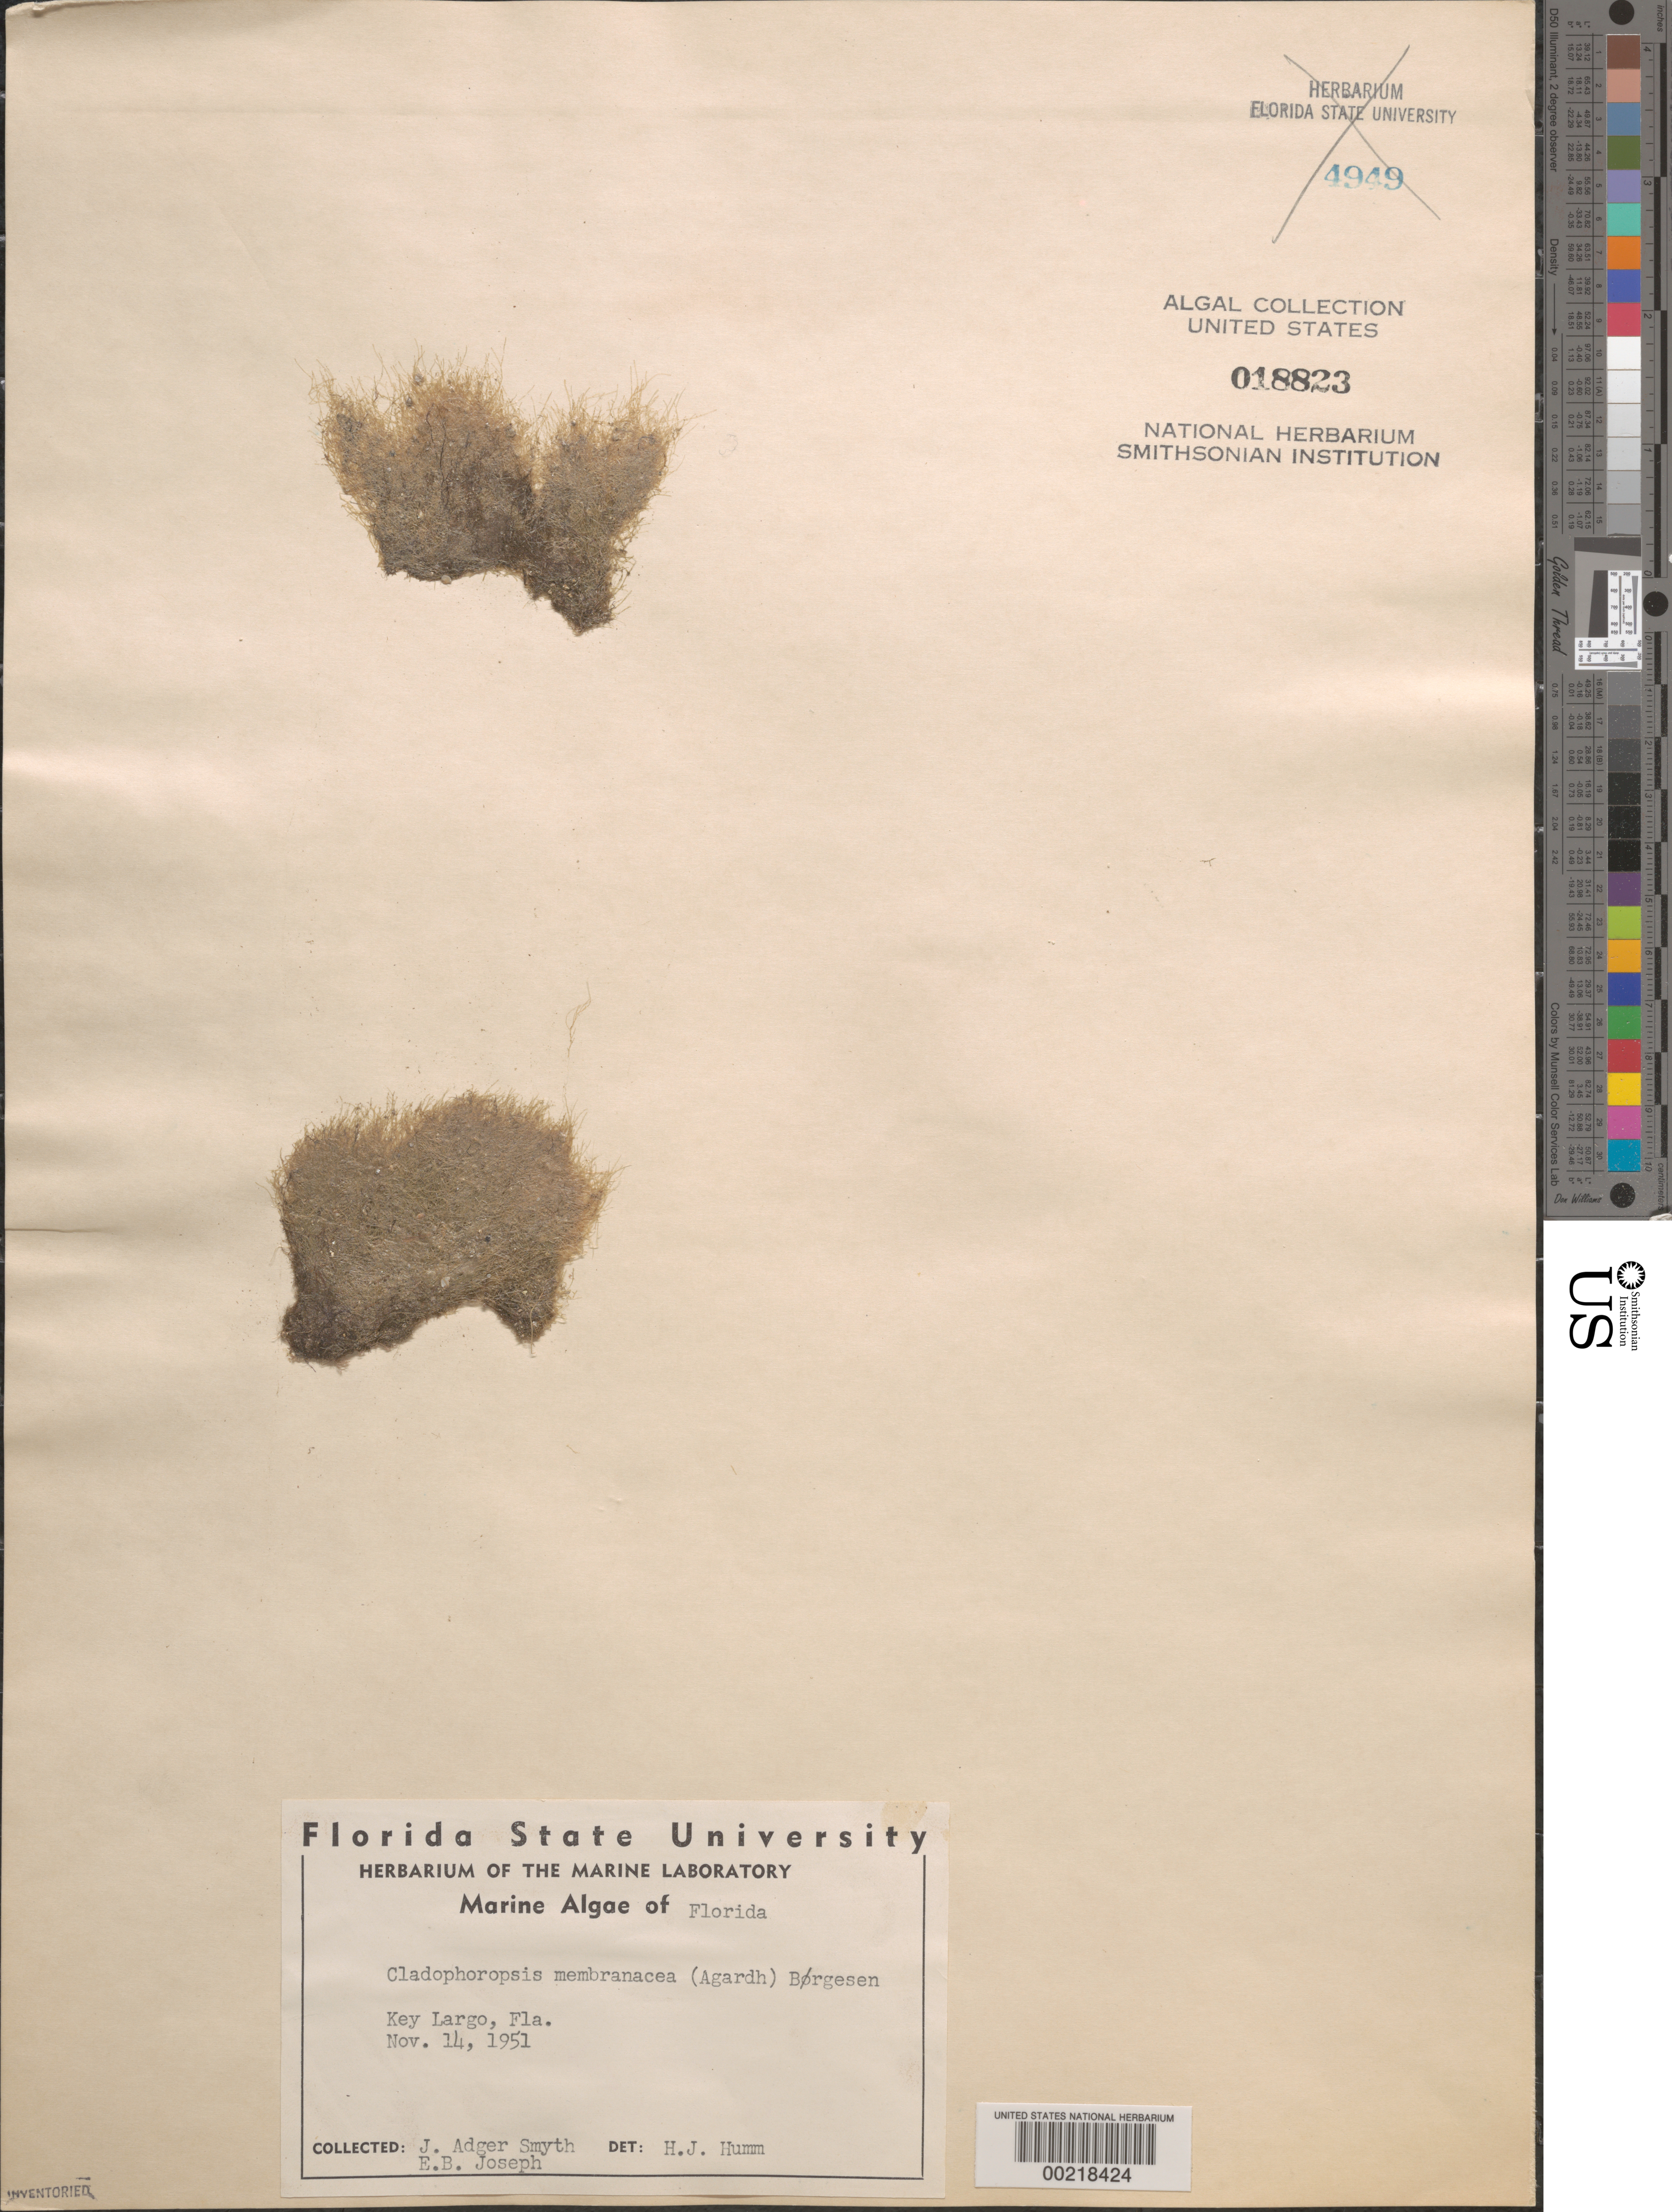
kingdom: Plantae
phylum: Chlorophyta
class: Ulvophyceae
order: Siphonocladales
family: Boodleaceae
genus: Cladophoropsis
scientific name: Cladophoropsis membranacea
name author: (Hofman-Bang) Børgesen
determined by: Humm, Harold J.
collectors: J. Smyth & E. Joseph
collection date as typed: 14 Nov 1951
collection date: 1951-11-14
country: United States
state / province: Florida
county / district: Monroe County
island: Key Largo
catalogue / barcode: US 18823